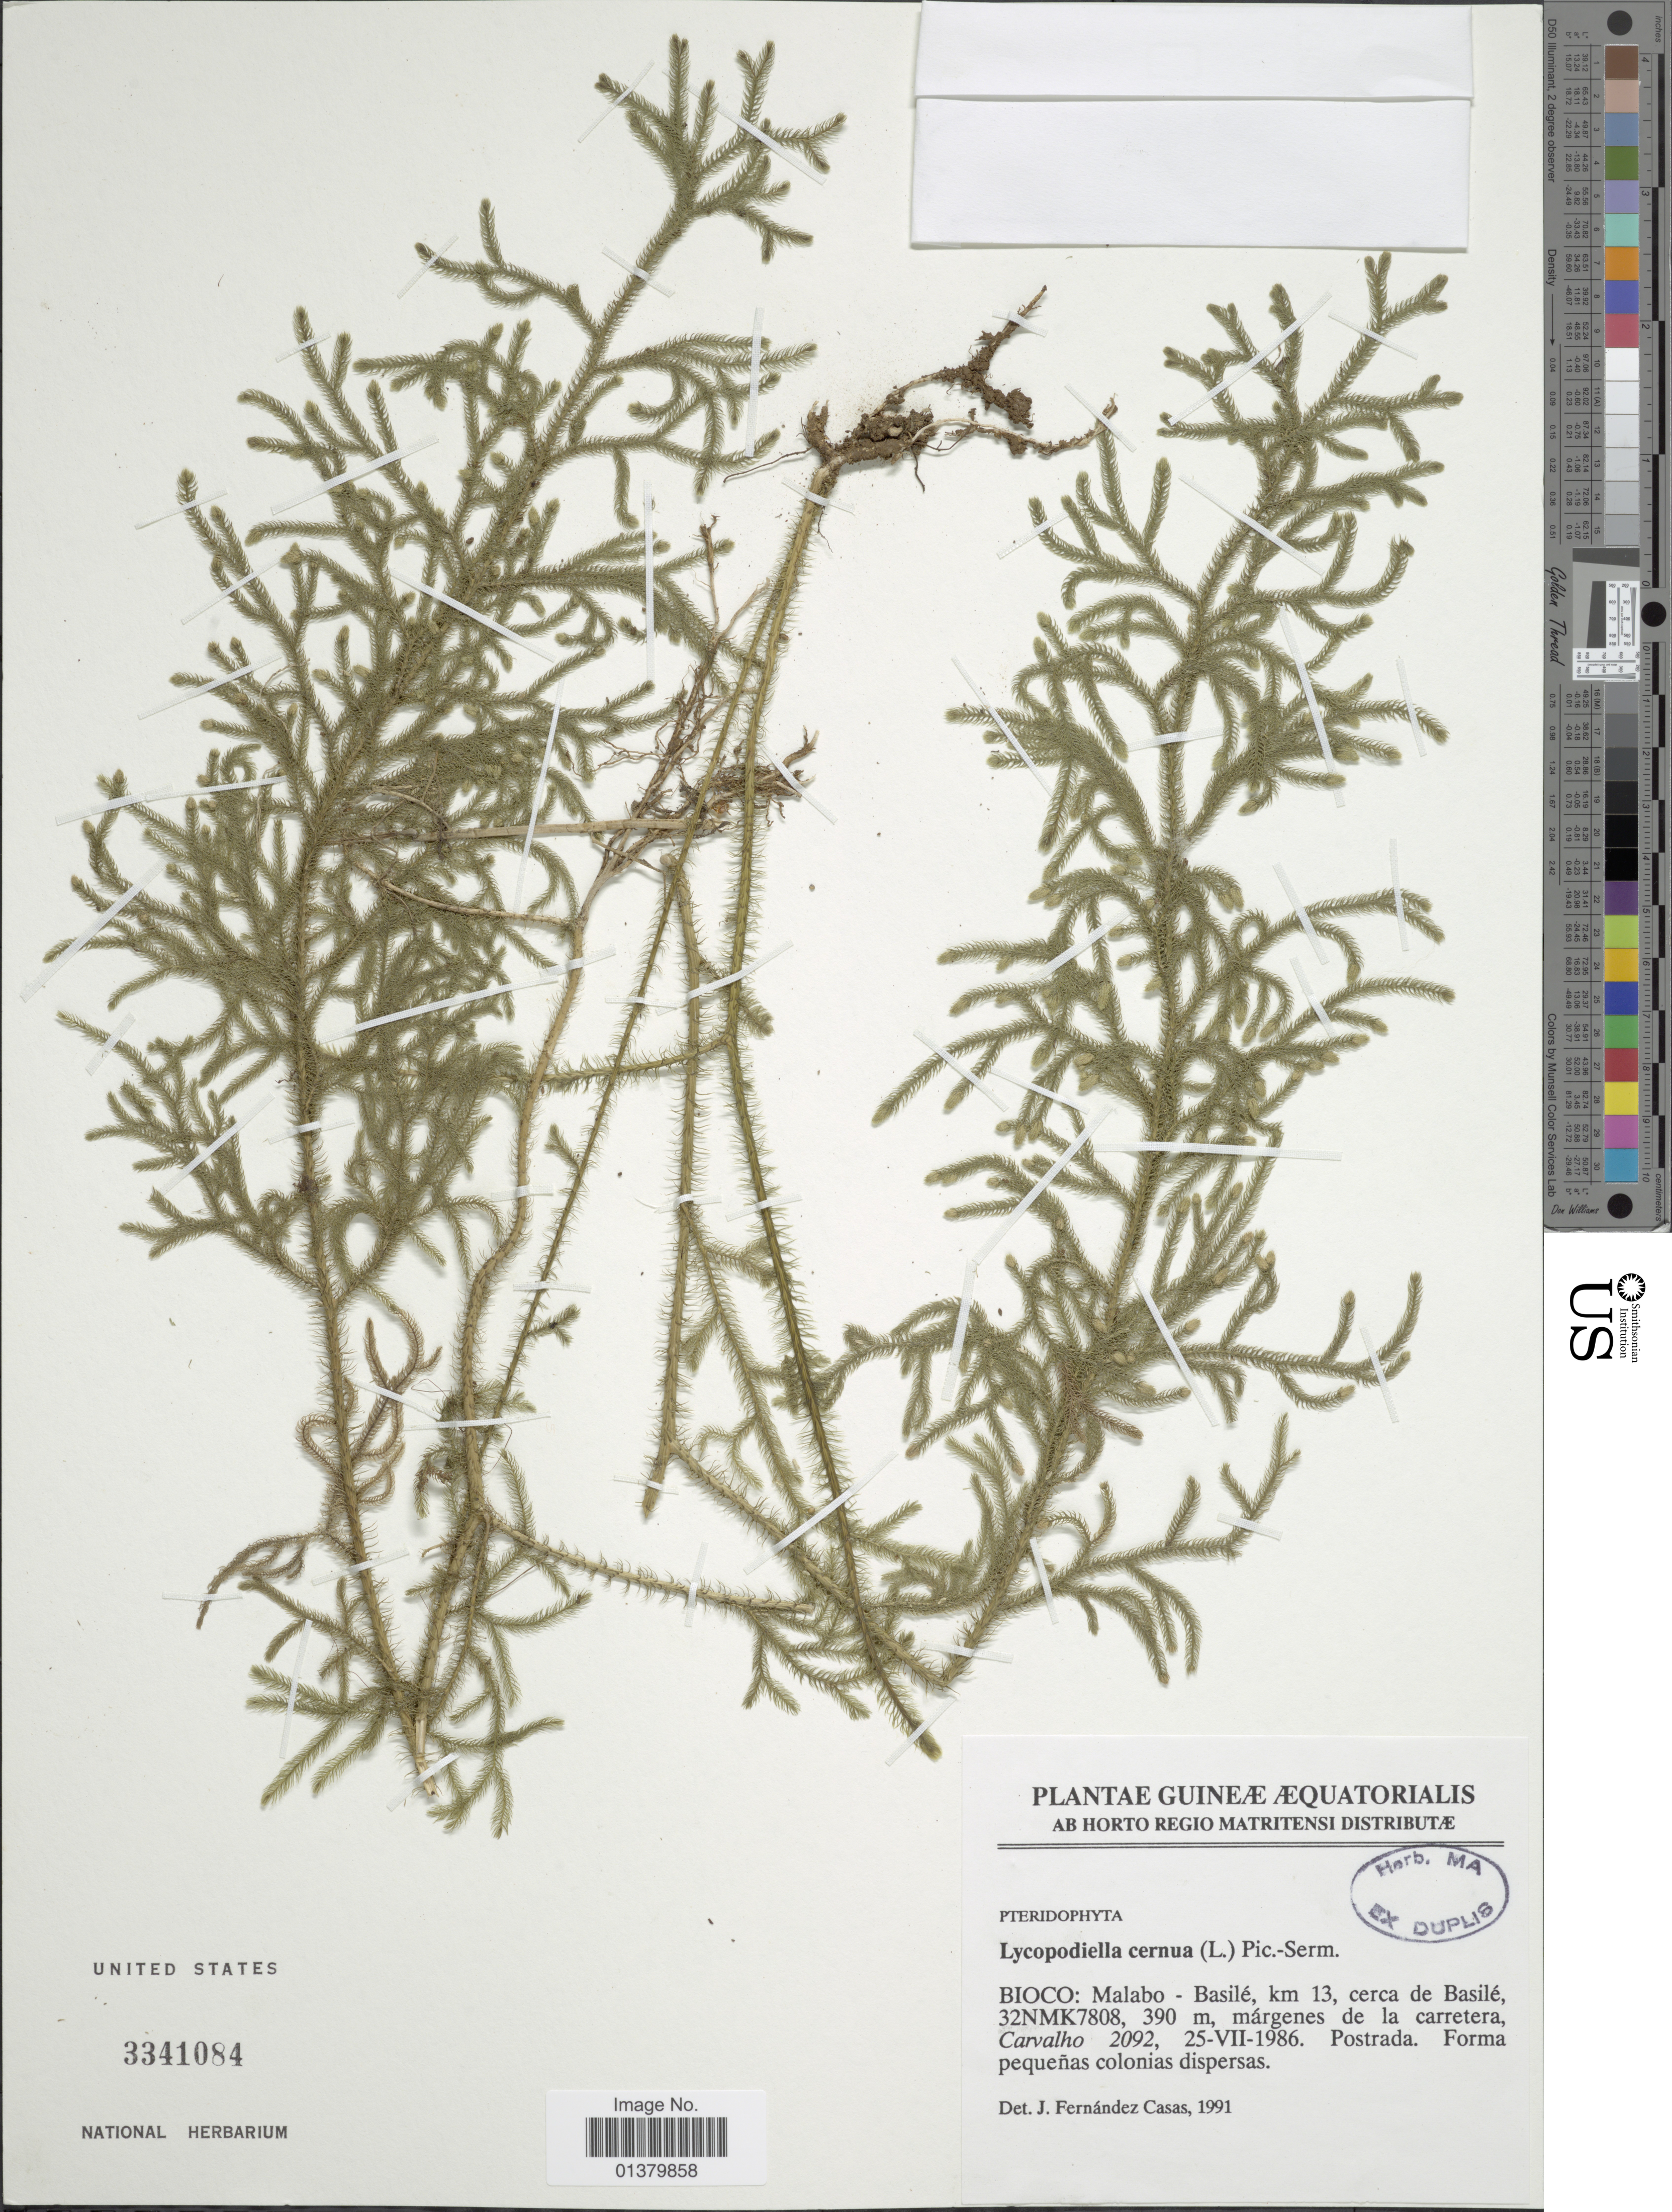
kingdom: Plantae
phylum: Tracheophyta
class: Lycopodiopsida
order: Lycopodiales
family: Lycopodiaceae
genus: Palhinhaea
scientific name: Palhinhaea cernua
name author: (L.) Vasc. & Franco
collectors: Carvalho, --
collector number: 2092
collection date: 1986-07-25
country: Equatorial Guinea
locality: Bioco: Malabo - Basilé, km 13, cerca de Basilé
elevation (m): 390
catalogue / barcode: US 3341084